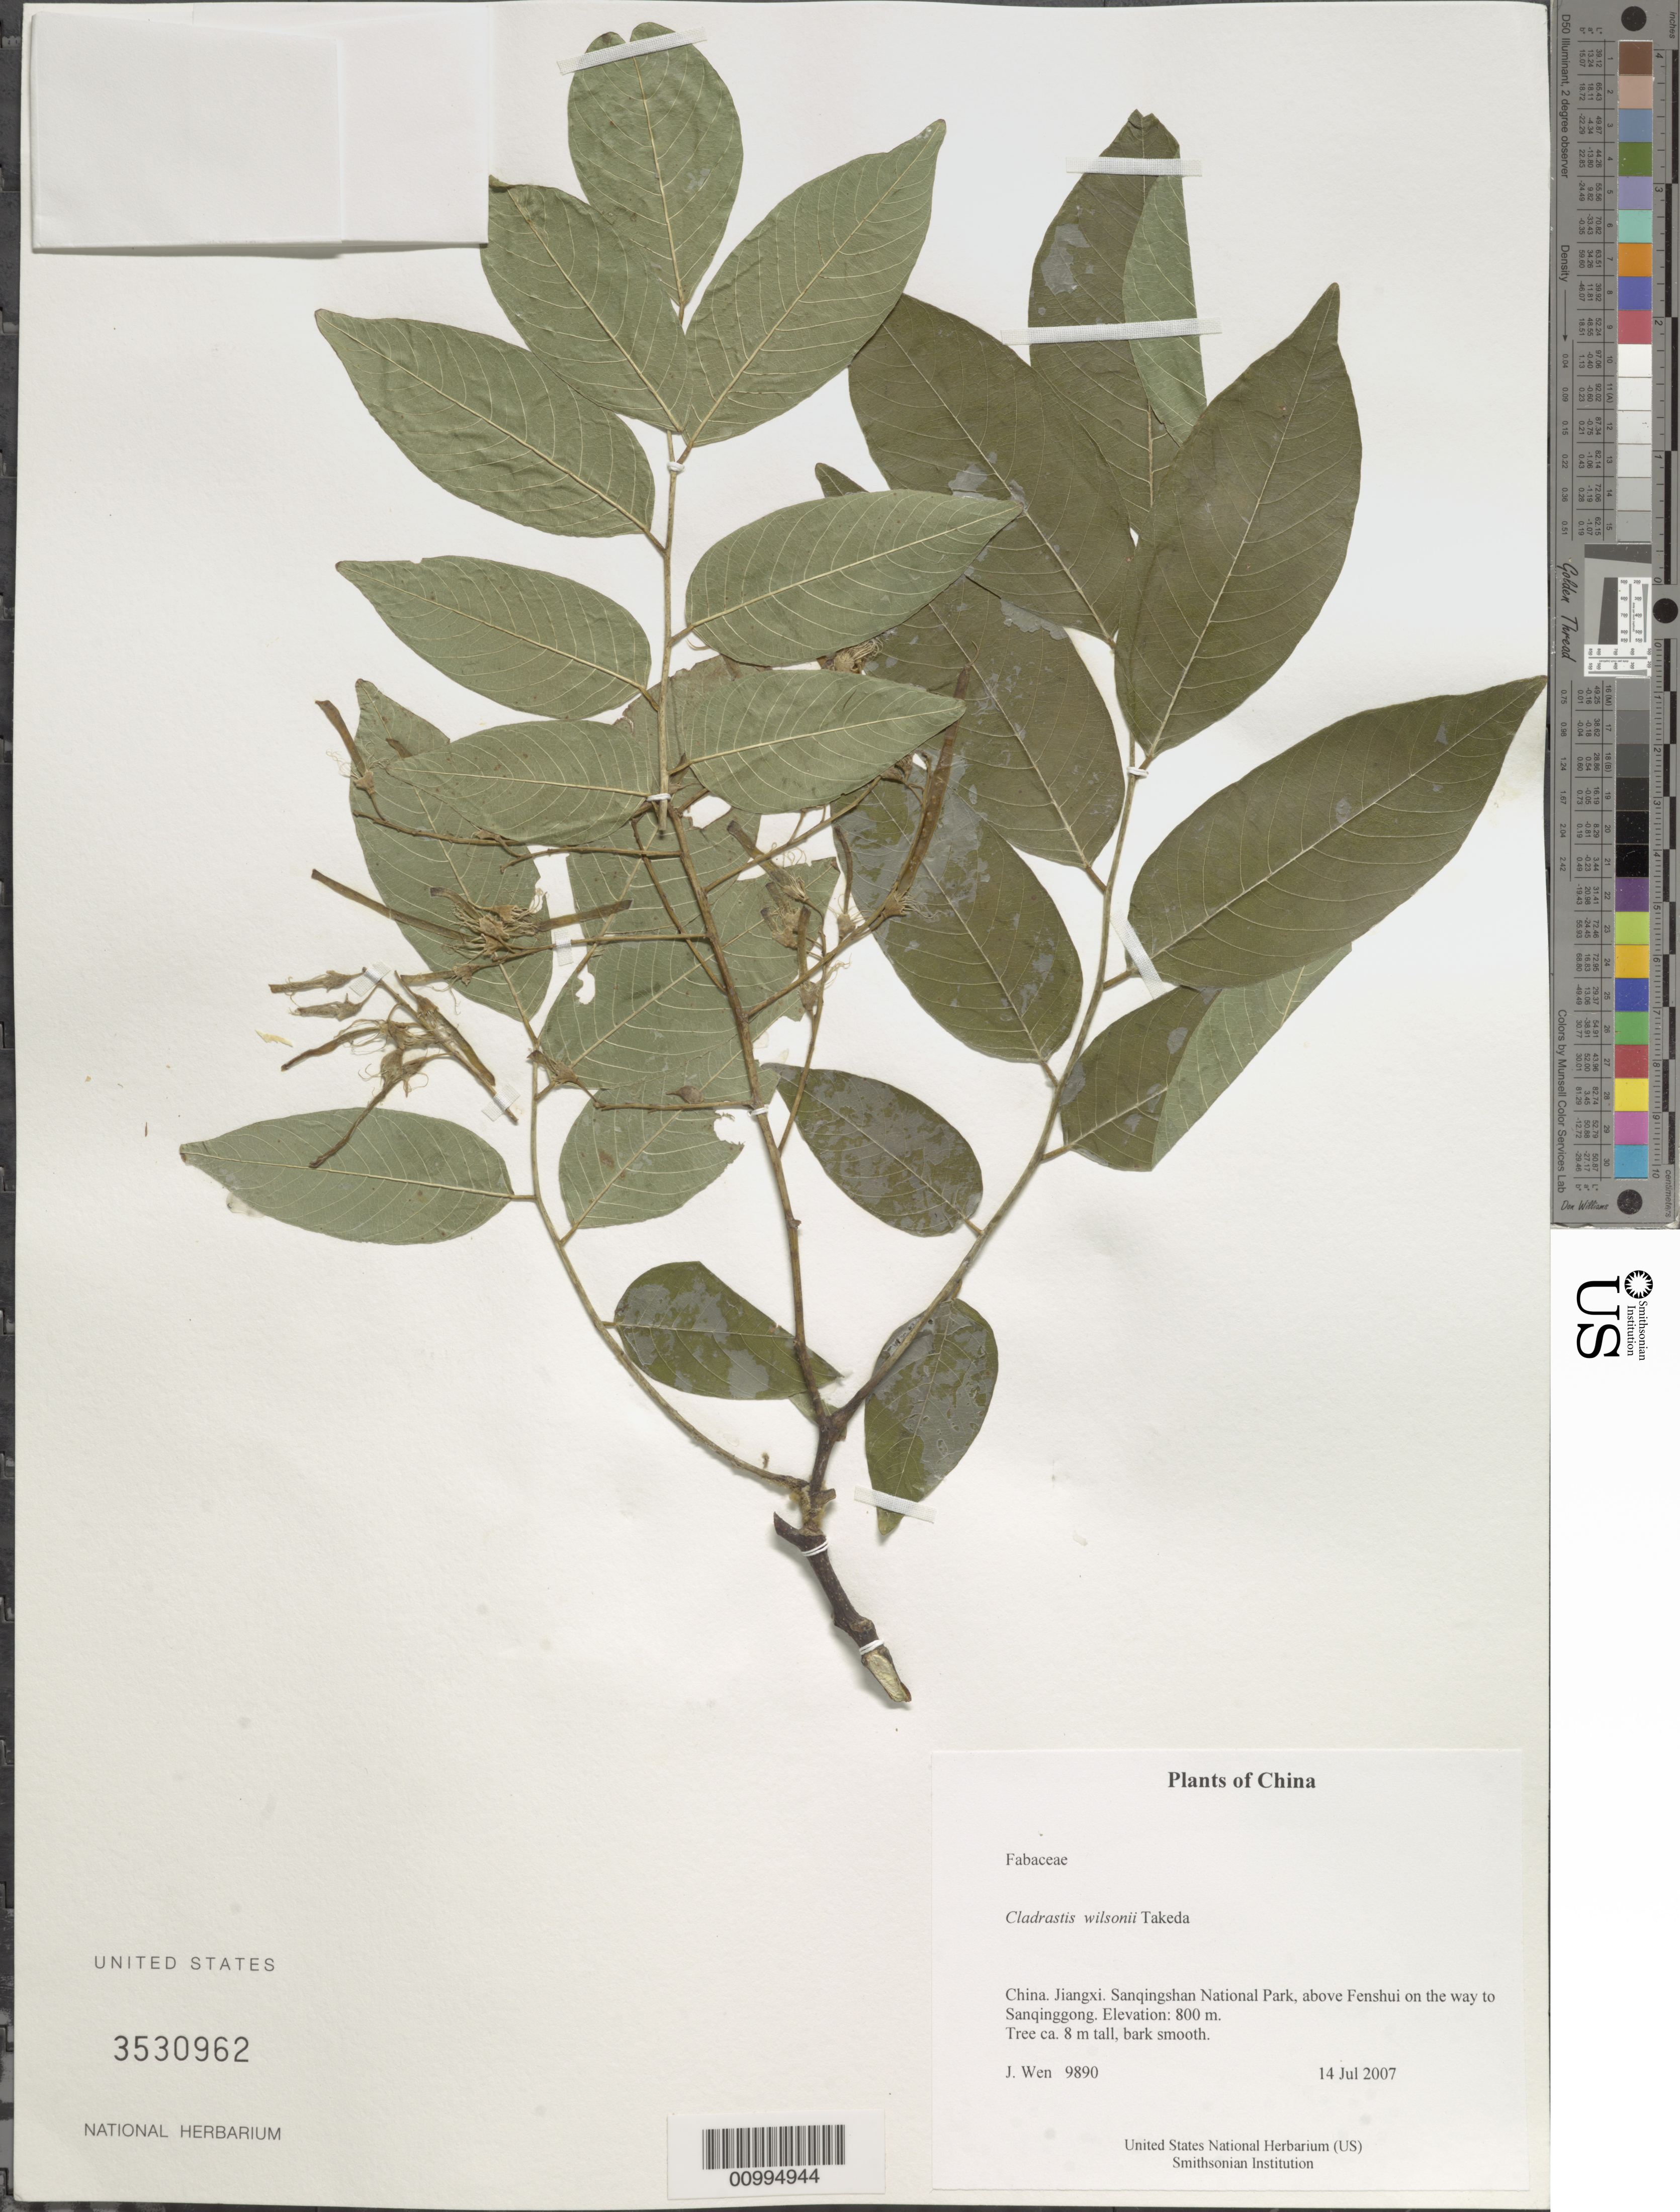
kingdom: Plantae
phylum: Tracheophyta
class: Magnoliopsida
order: Fabales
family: Fabaceae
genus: Cladrastis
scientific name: Cladrastis wilsonii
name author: Takeda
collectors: J. Wen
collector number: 9890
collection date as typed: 14 Jul 2007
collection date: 2007-07-14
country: China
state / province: Jiangxi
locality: Sanqingshan National Park, above Fenshui on the way to Sanqinggong.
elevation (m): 800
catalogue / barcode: US 3530962